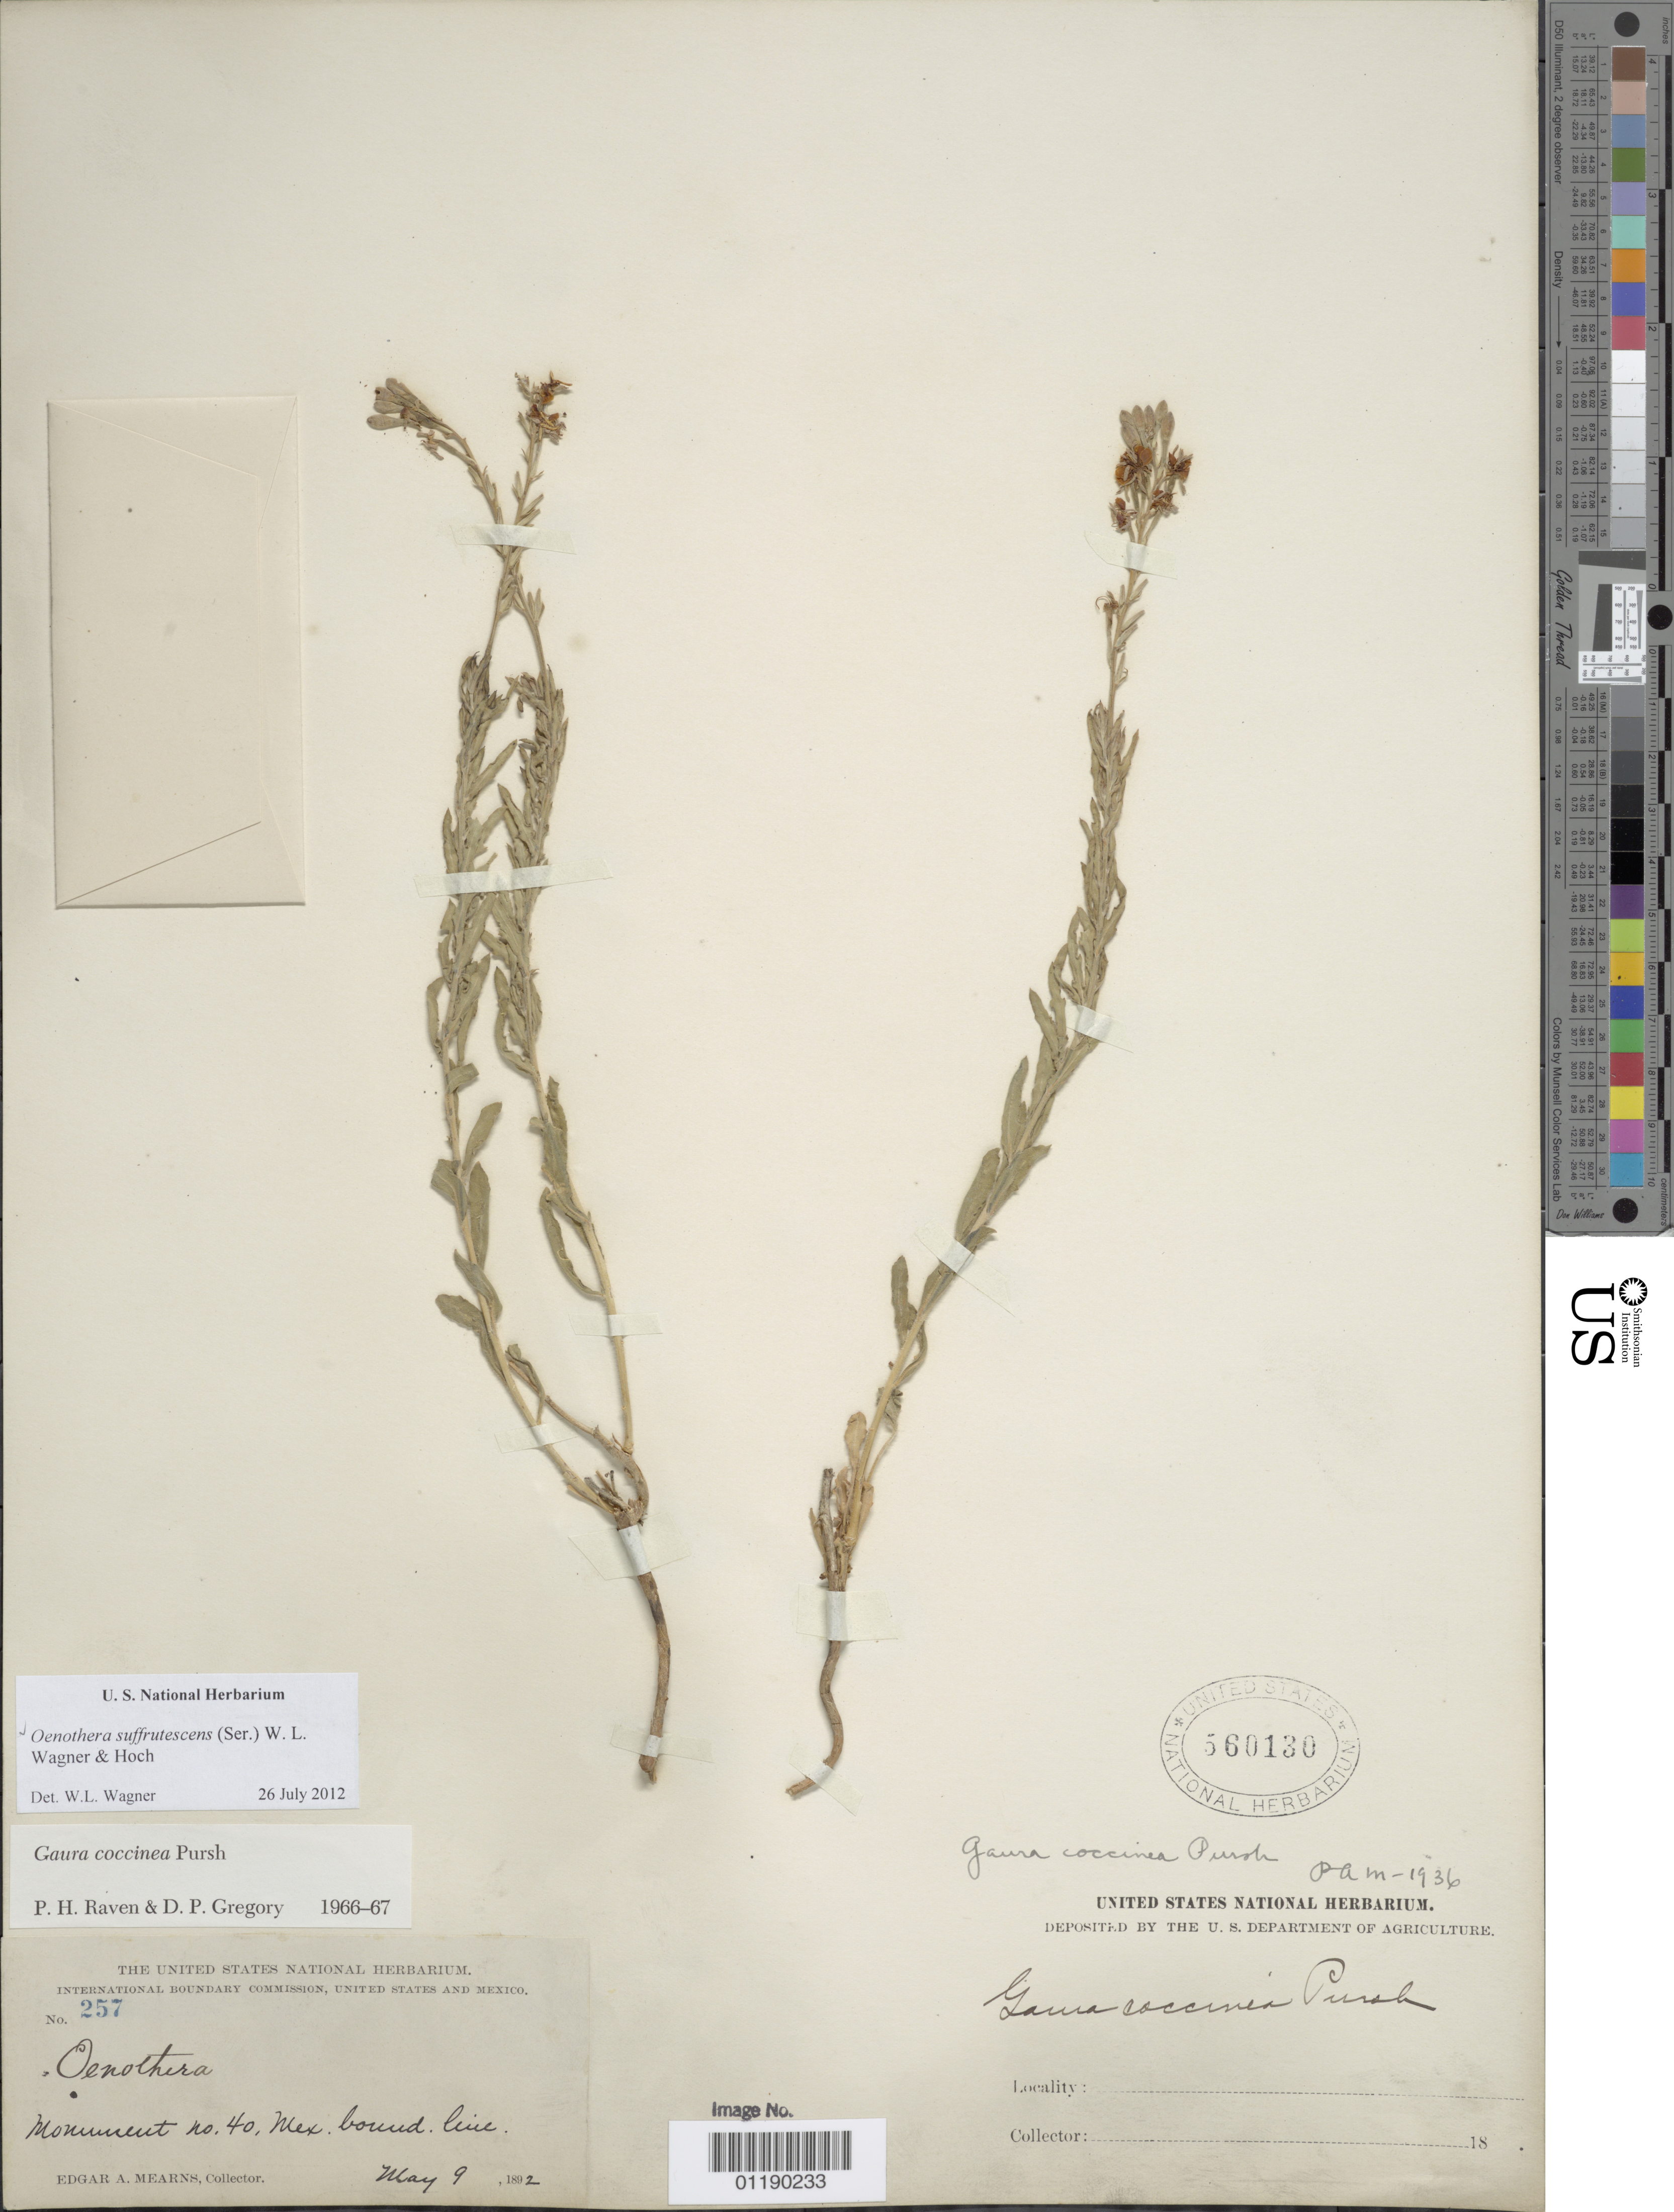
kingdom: Plantae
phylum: Tracheophyta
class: Magnoliopsida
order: Myrtales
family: Onagraceae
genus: Oenothera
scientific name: Oenothera suffrutescens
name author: (Ser.) W.L. Wagner & Hoch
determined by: Wagner, W. L., (BOT), Smithsonian Institution - National Museum of Natural History (UNITED STATES)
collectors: E. A. Mearns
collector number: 257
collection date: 1892-05-09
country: United States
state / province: New Mexico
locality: Monument no. 40, Mex. bound. line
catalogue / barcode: US 560130